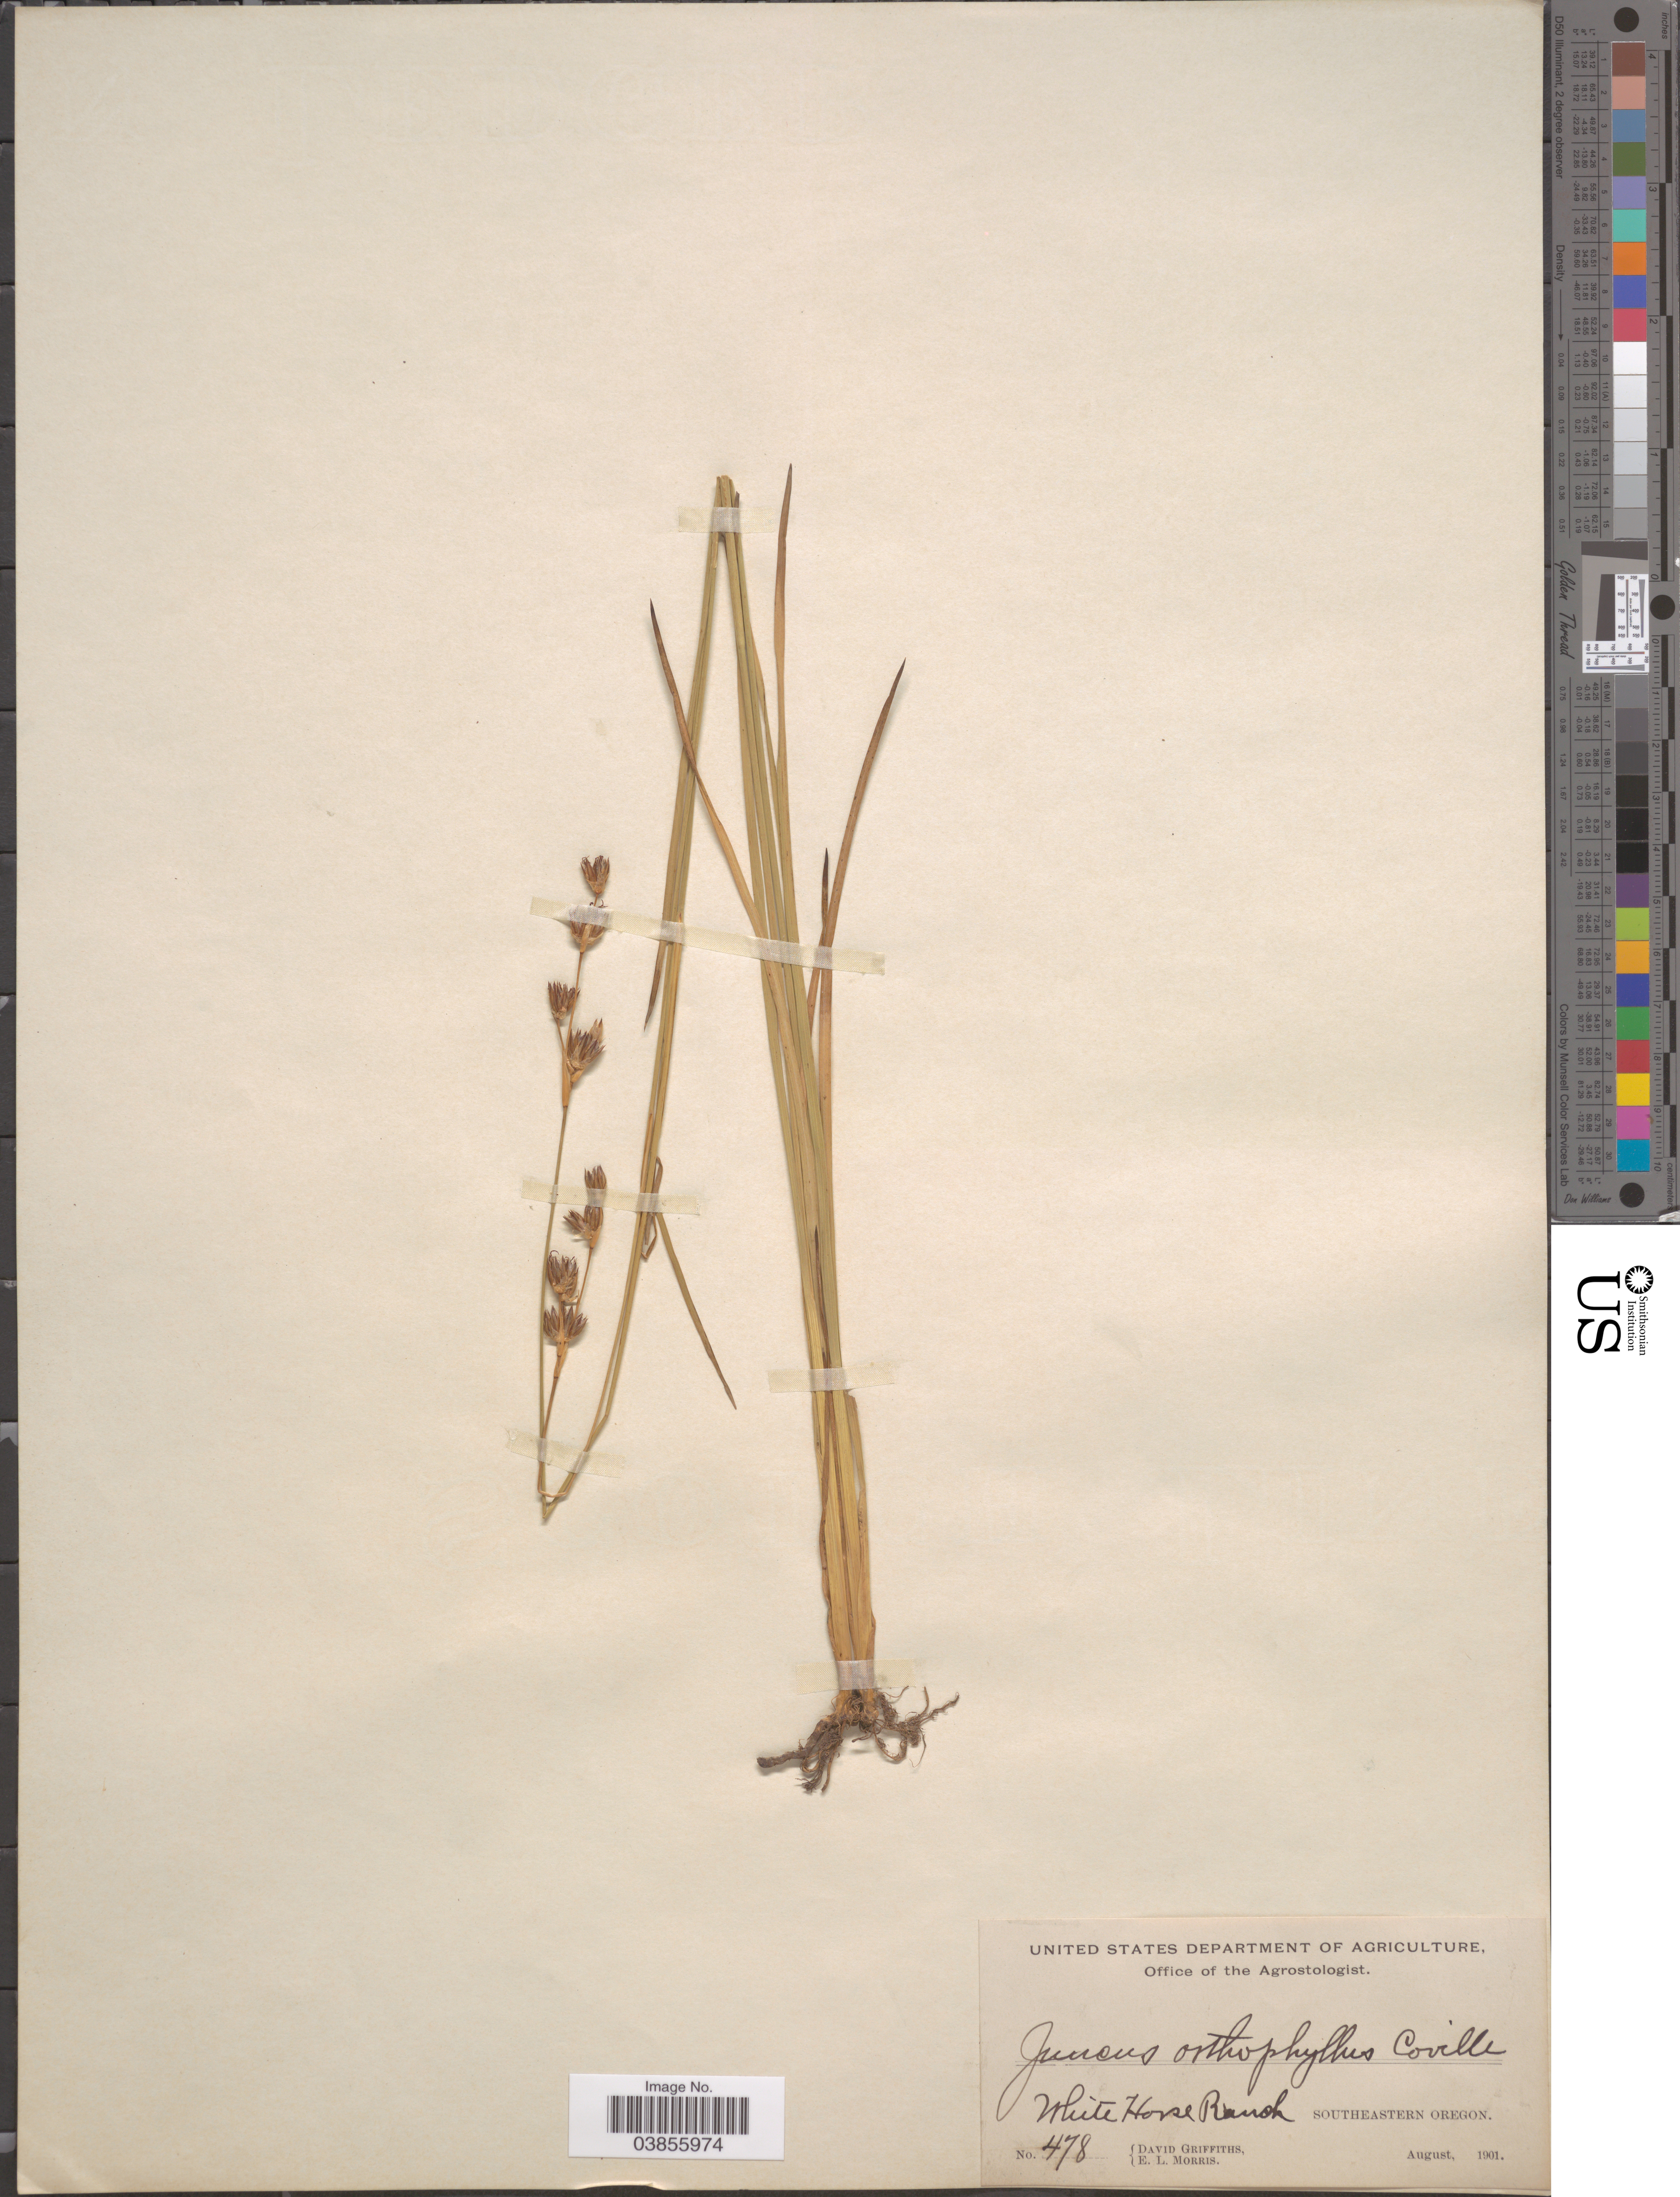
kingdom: Plantae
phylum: Tracheophyta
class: Liliopsida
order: Poales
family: Juncaceae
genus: Juncus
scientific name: Juncus orthophyllus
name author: Coville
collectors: D. Griffiths & E. Morris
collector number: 478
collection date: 1901-08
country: United States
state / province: Oregon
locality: White Horse Ranch. Southeastern Oregon.